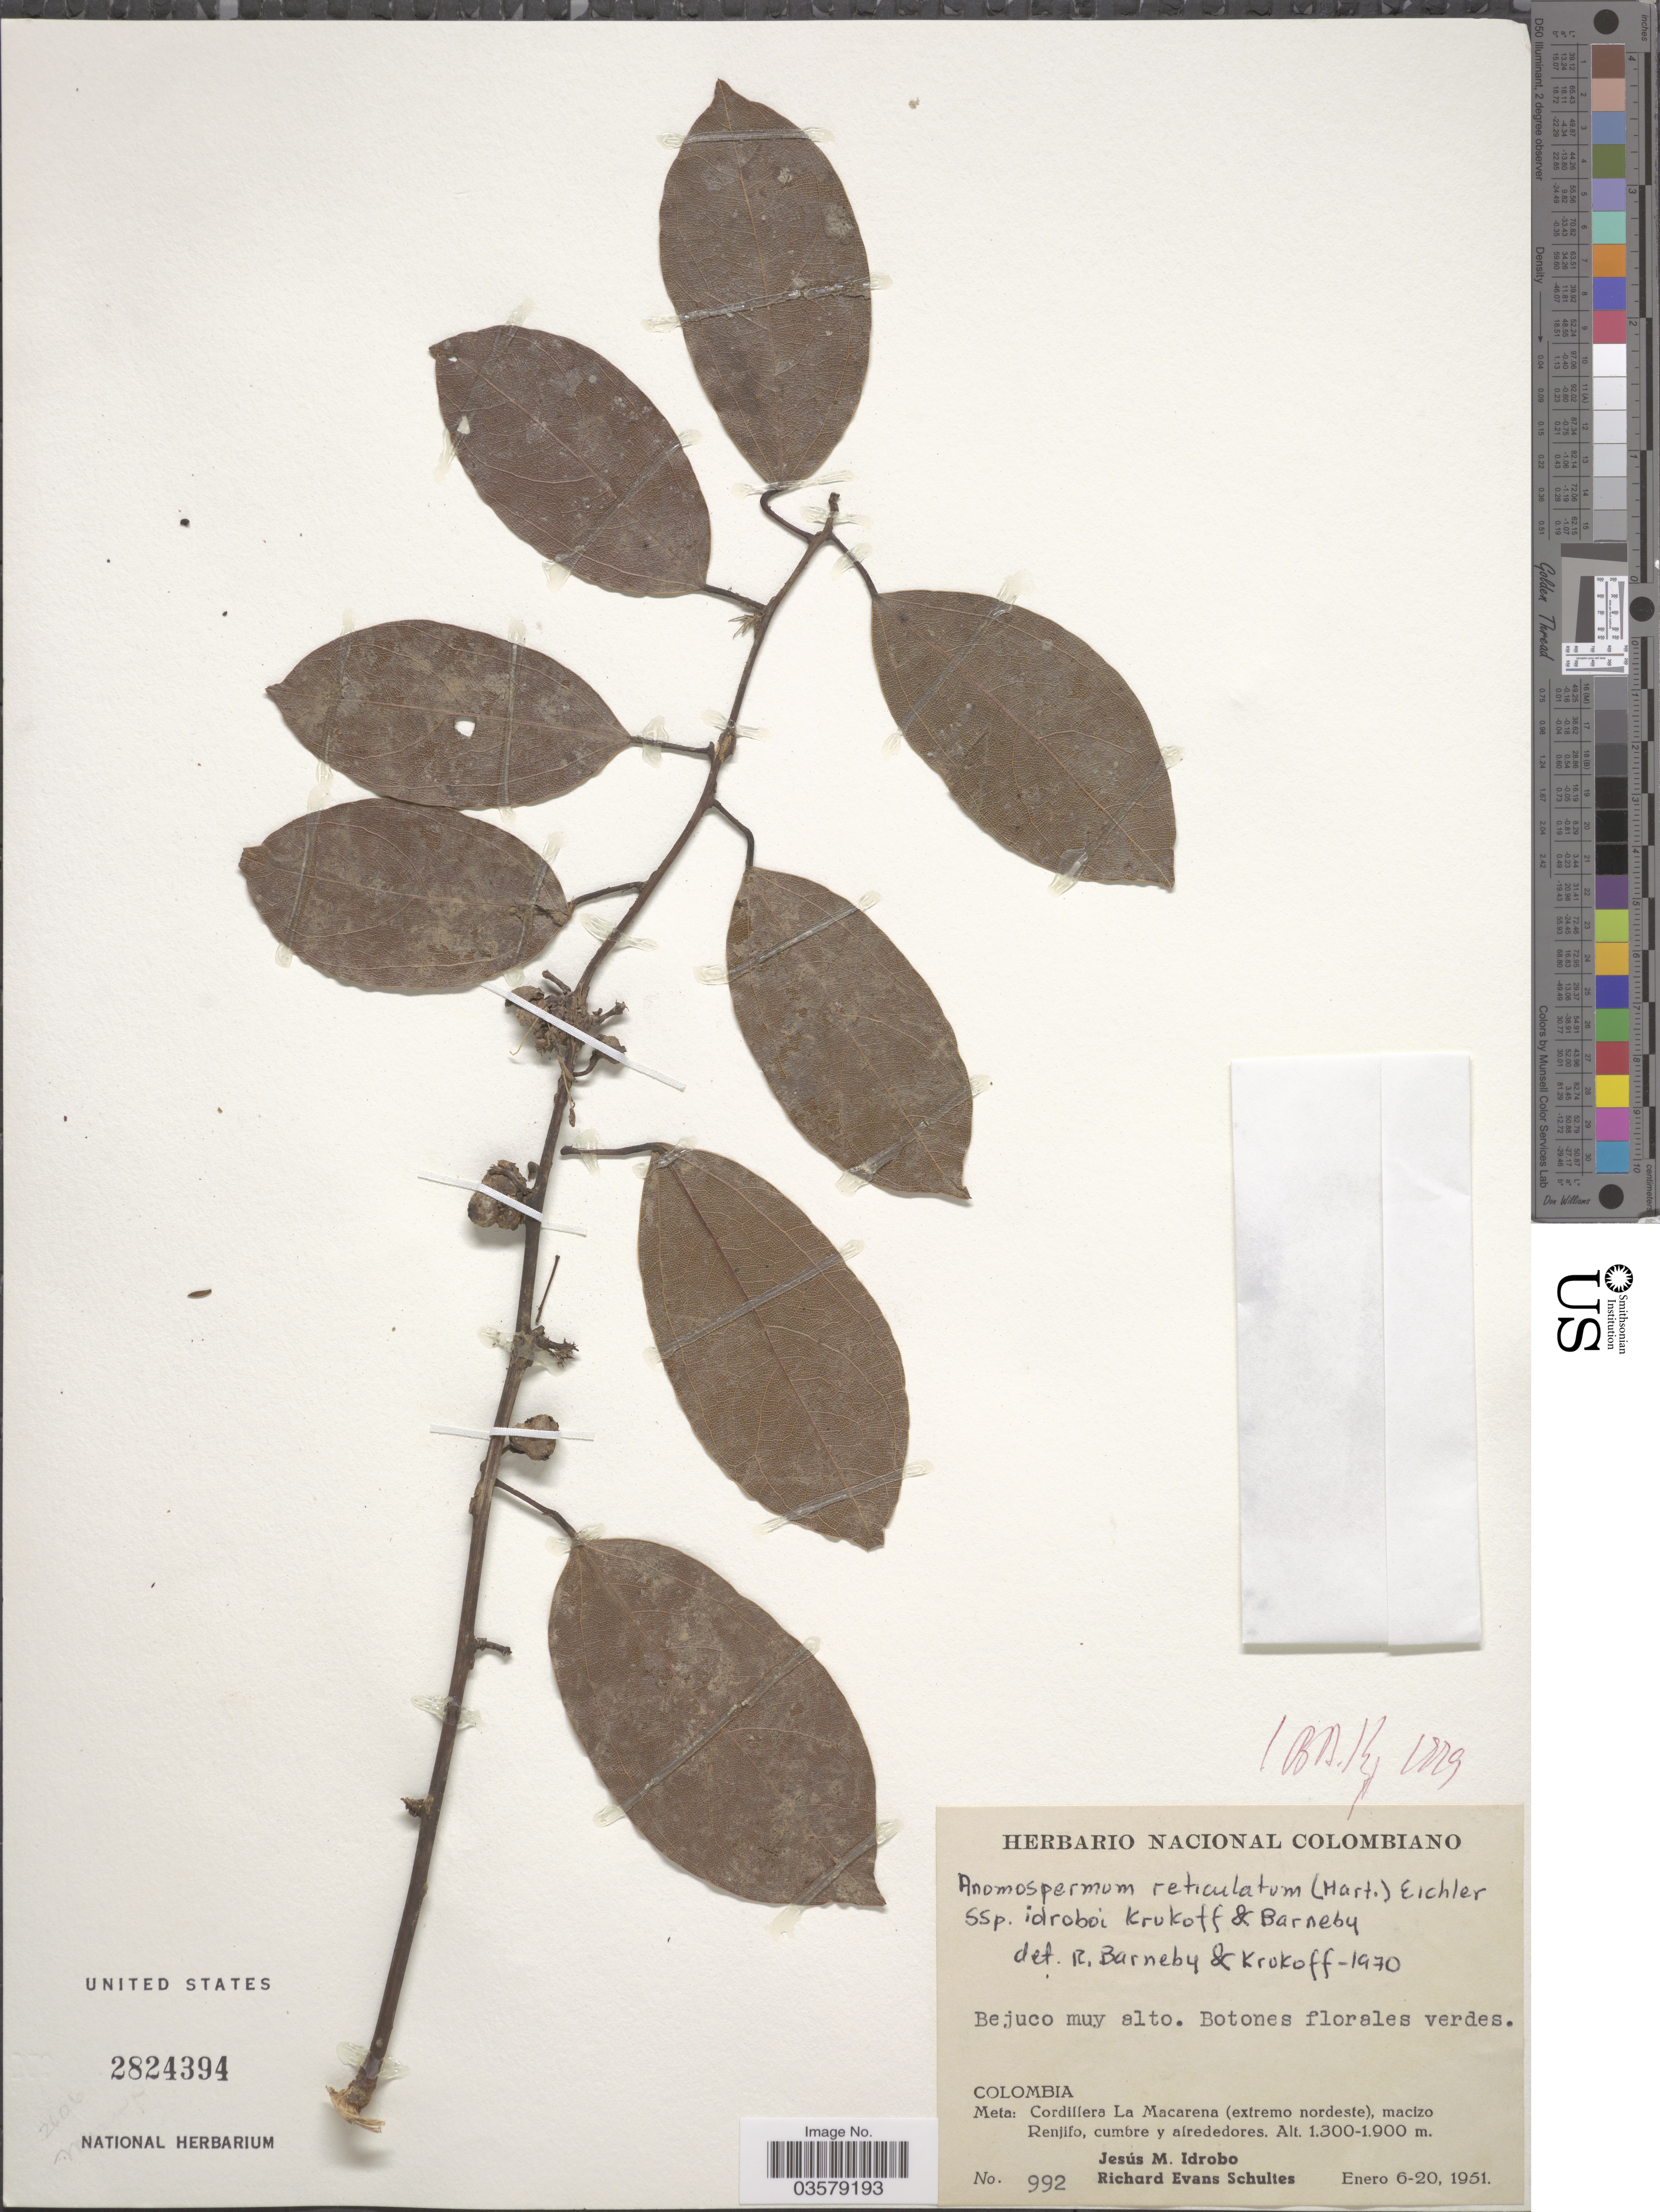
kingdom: Plantae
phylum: Tracheophyta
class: Magnoliopsida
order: Ranunculales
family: Menispermaceae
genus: Anomospermum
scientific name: Anomospermum reticulatum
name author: (Mart.) Eichler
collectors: J. M. Idrobo & R. E. Schultes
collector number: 992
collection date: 1951-01-06/1951-01-20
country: Colombia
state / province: Meta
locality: Cordillera La Macarena (extremo nordeste), macizo Renjifo, cumbre y alrededores.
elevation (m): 1300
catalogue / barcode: US 2824394